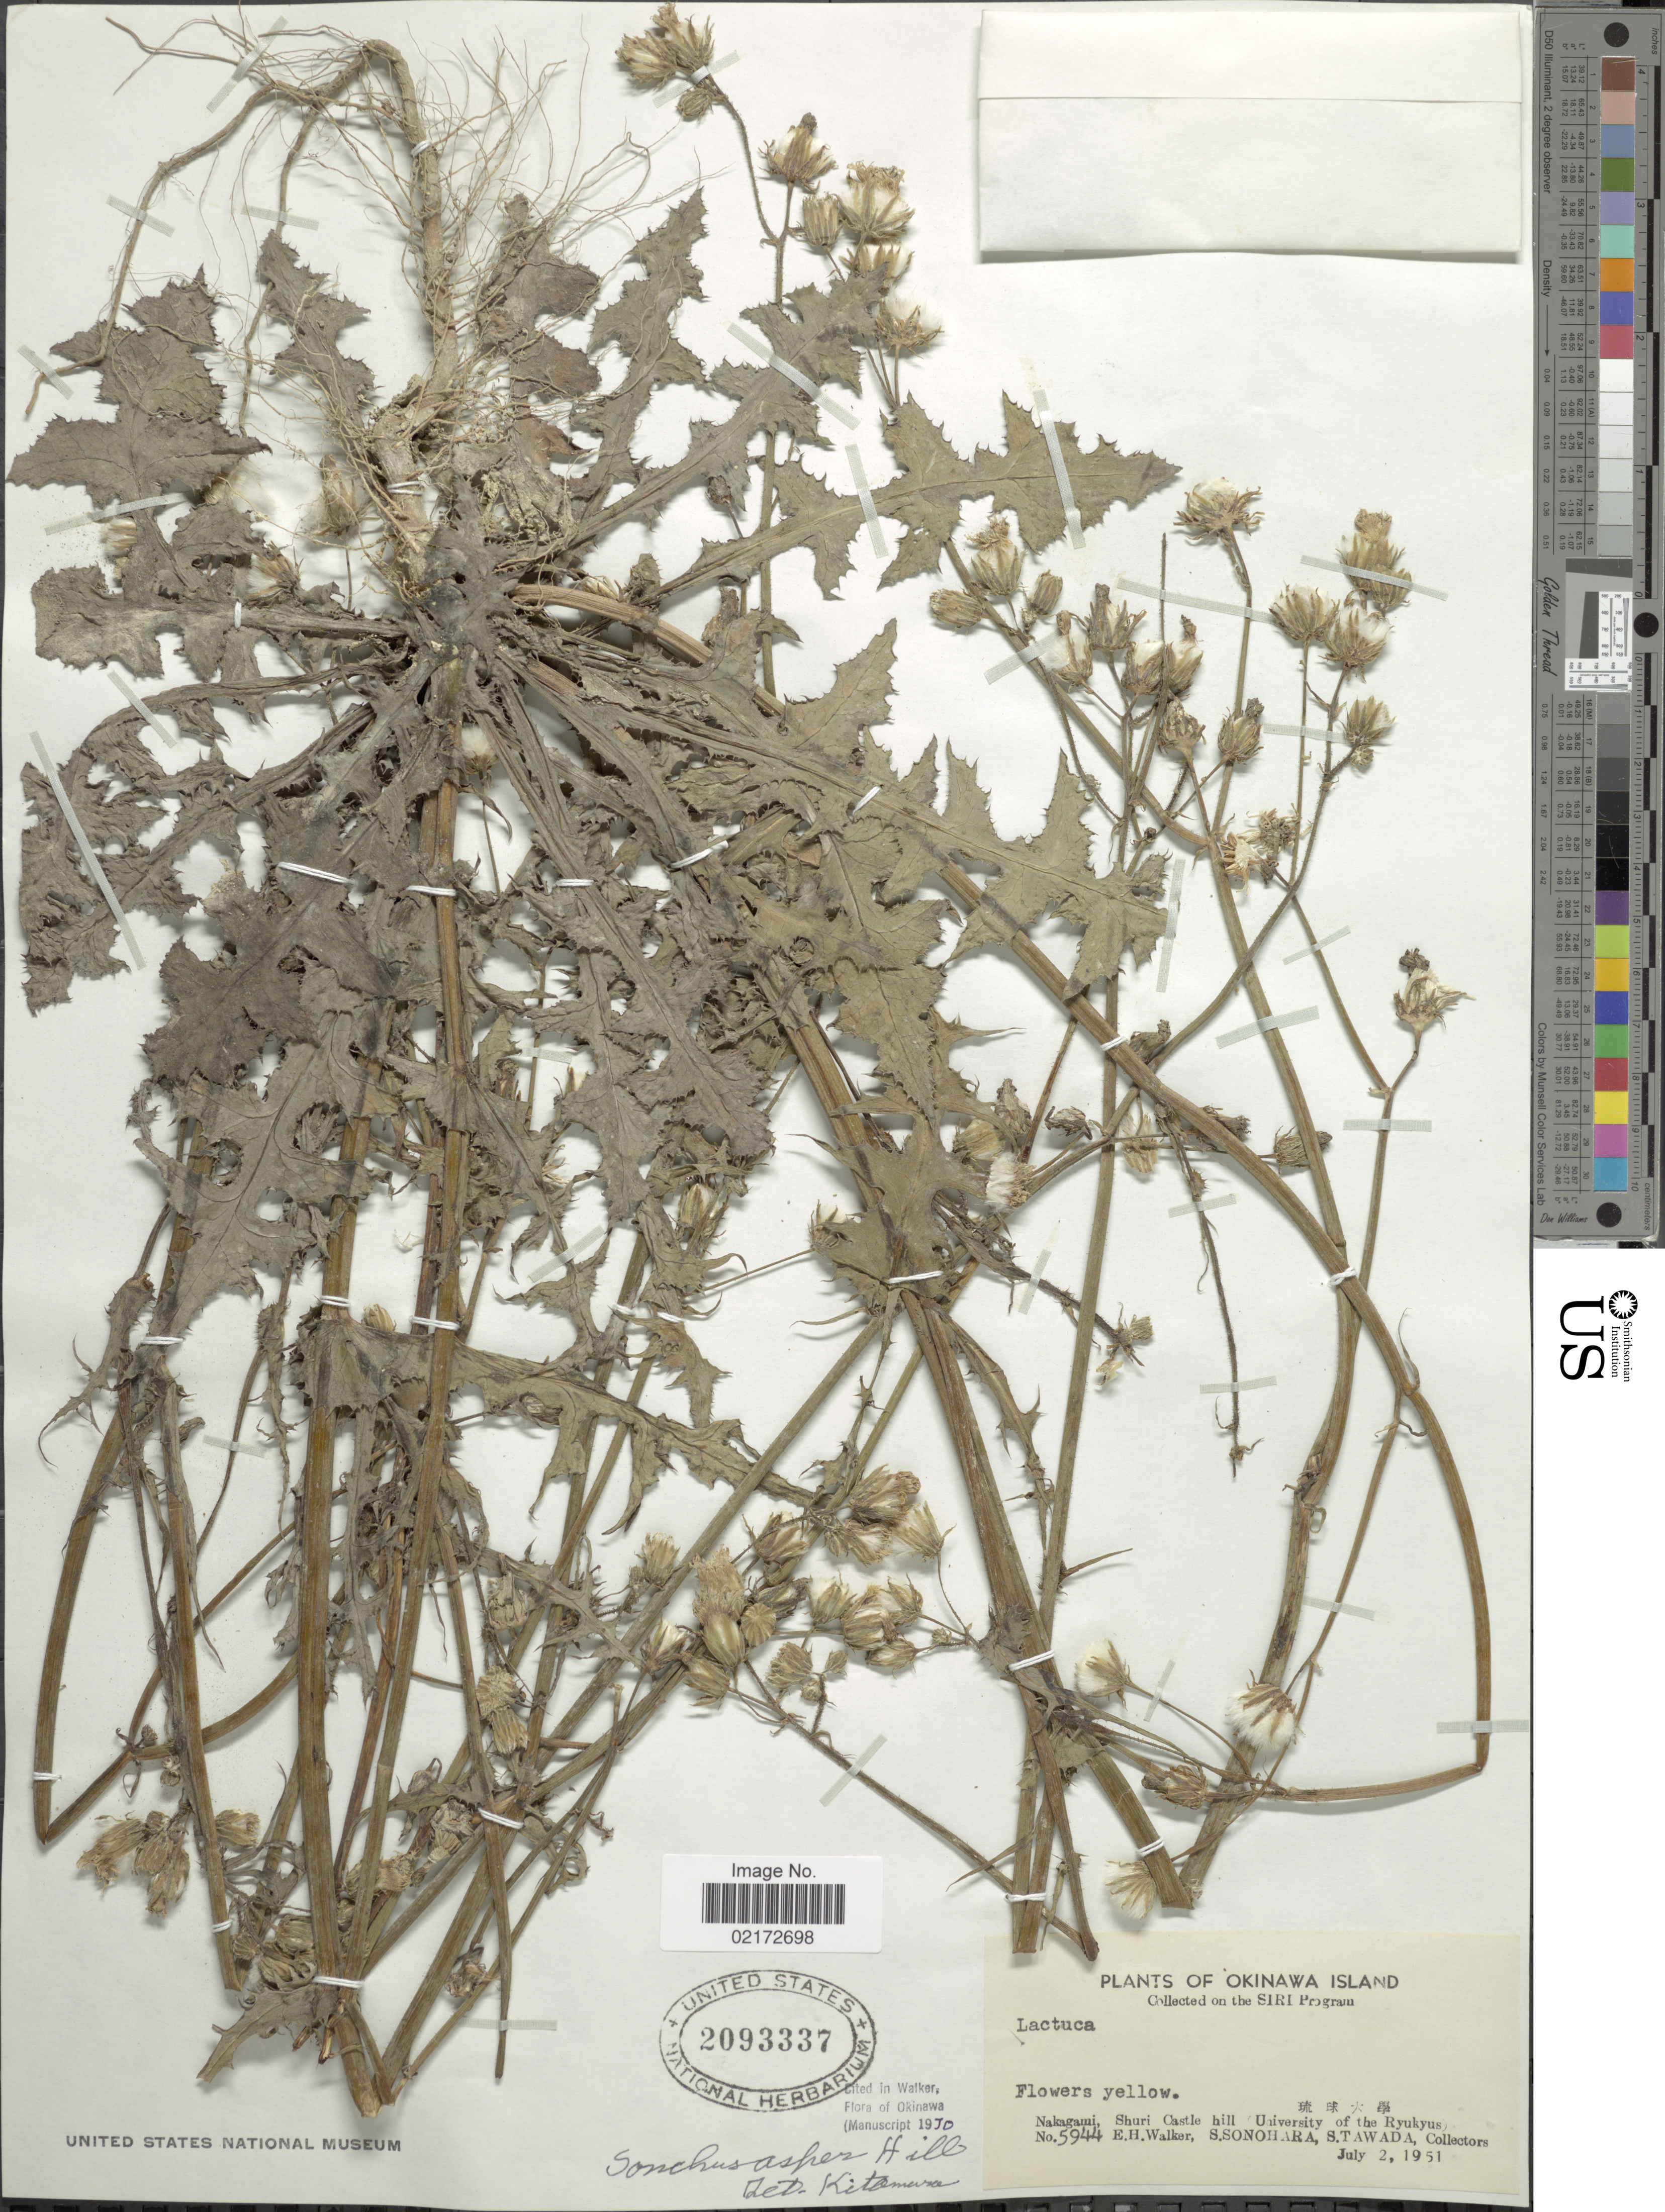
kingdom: Plantae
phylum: Tracheophyta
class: Magnoliopsida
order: Asterales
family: Asteraceae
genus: Sonchus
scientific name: Sonchus asper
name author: (L.) Hill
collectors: E. H. Walker, S. Sonohara & S. Tawada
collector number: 5944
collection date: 1951-07-02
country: Japan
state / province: Okinawa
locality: Okinawa Island. SIRI Program. X. Nakagami, Shuri Castle hill (University of the Ryukyus)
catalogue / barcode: US 2093337